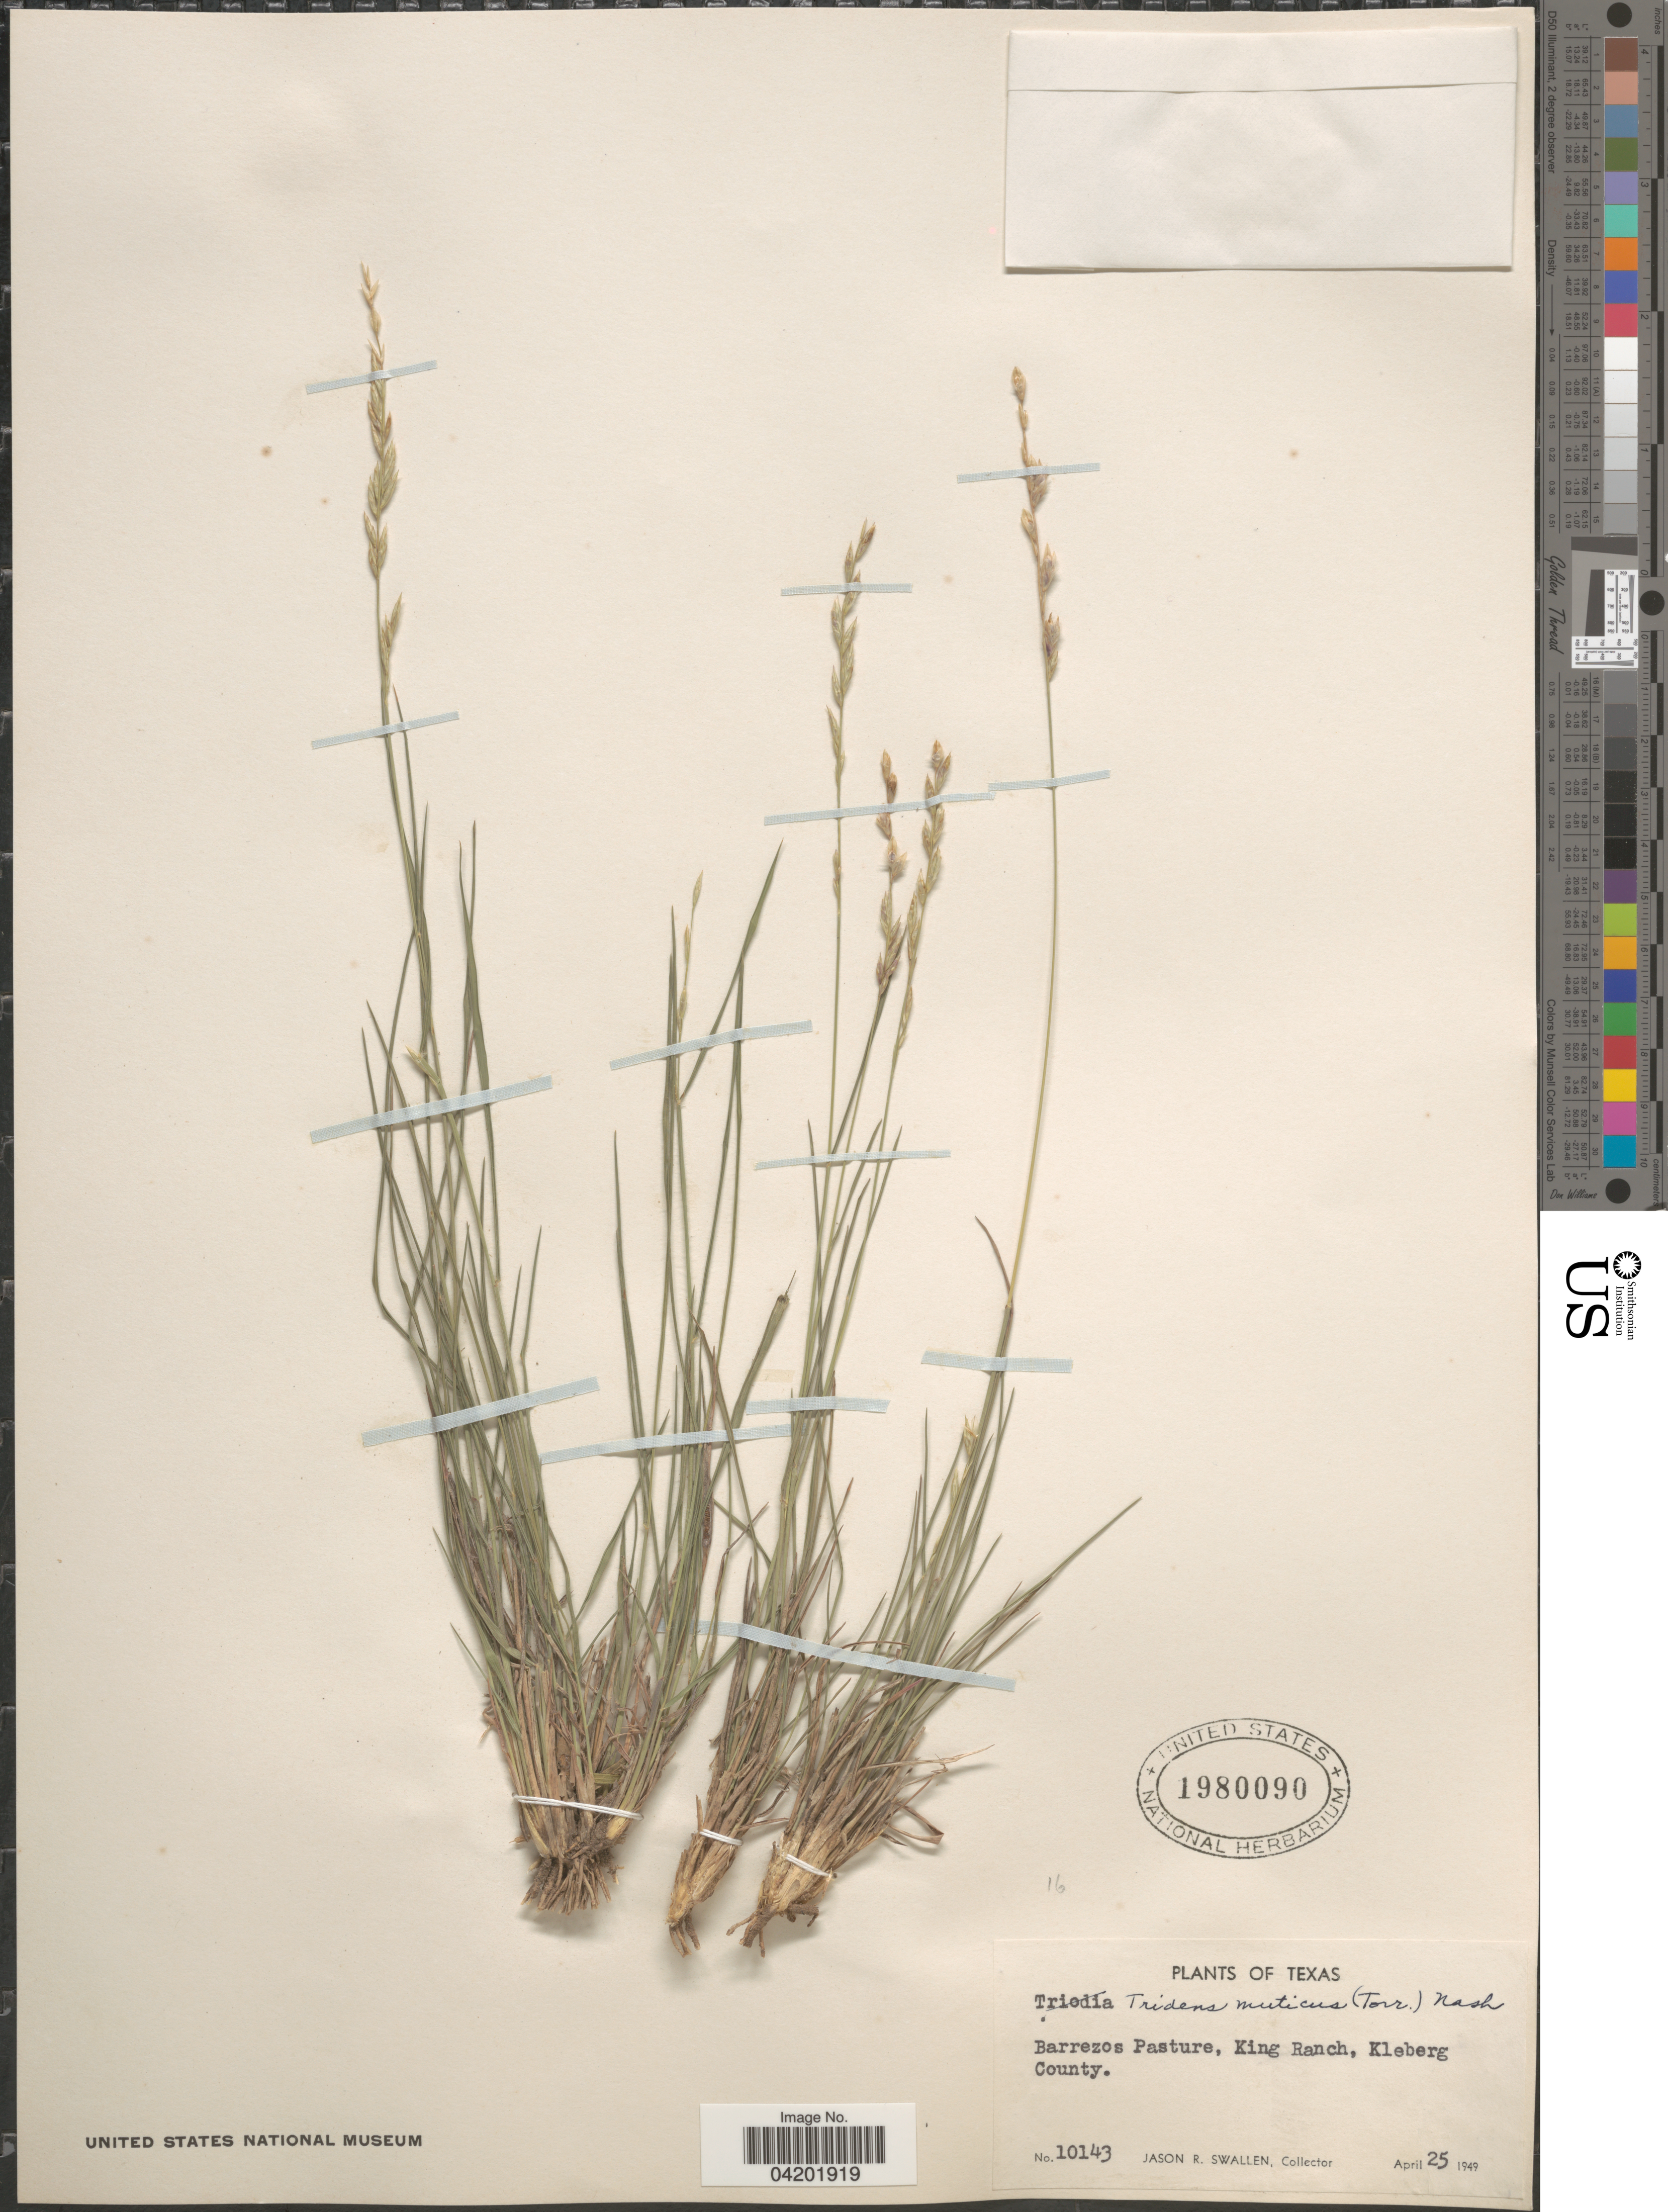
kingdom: Plantae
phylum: Tracheophyta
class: Liliopsida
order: Poales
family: Poaceae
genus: Tridentopsis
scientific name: Tridentopsis mutica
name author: (Torr.) P.M. Peterson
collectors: J. R. Swallen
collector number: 10143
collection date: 1949-04-25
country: United States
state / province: Texas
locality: Barrezos Pasture, King Ranch, Kleberg County.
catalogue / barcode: US 1980090